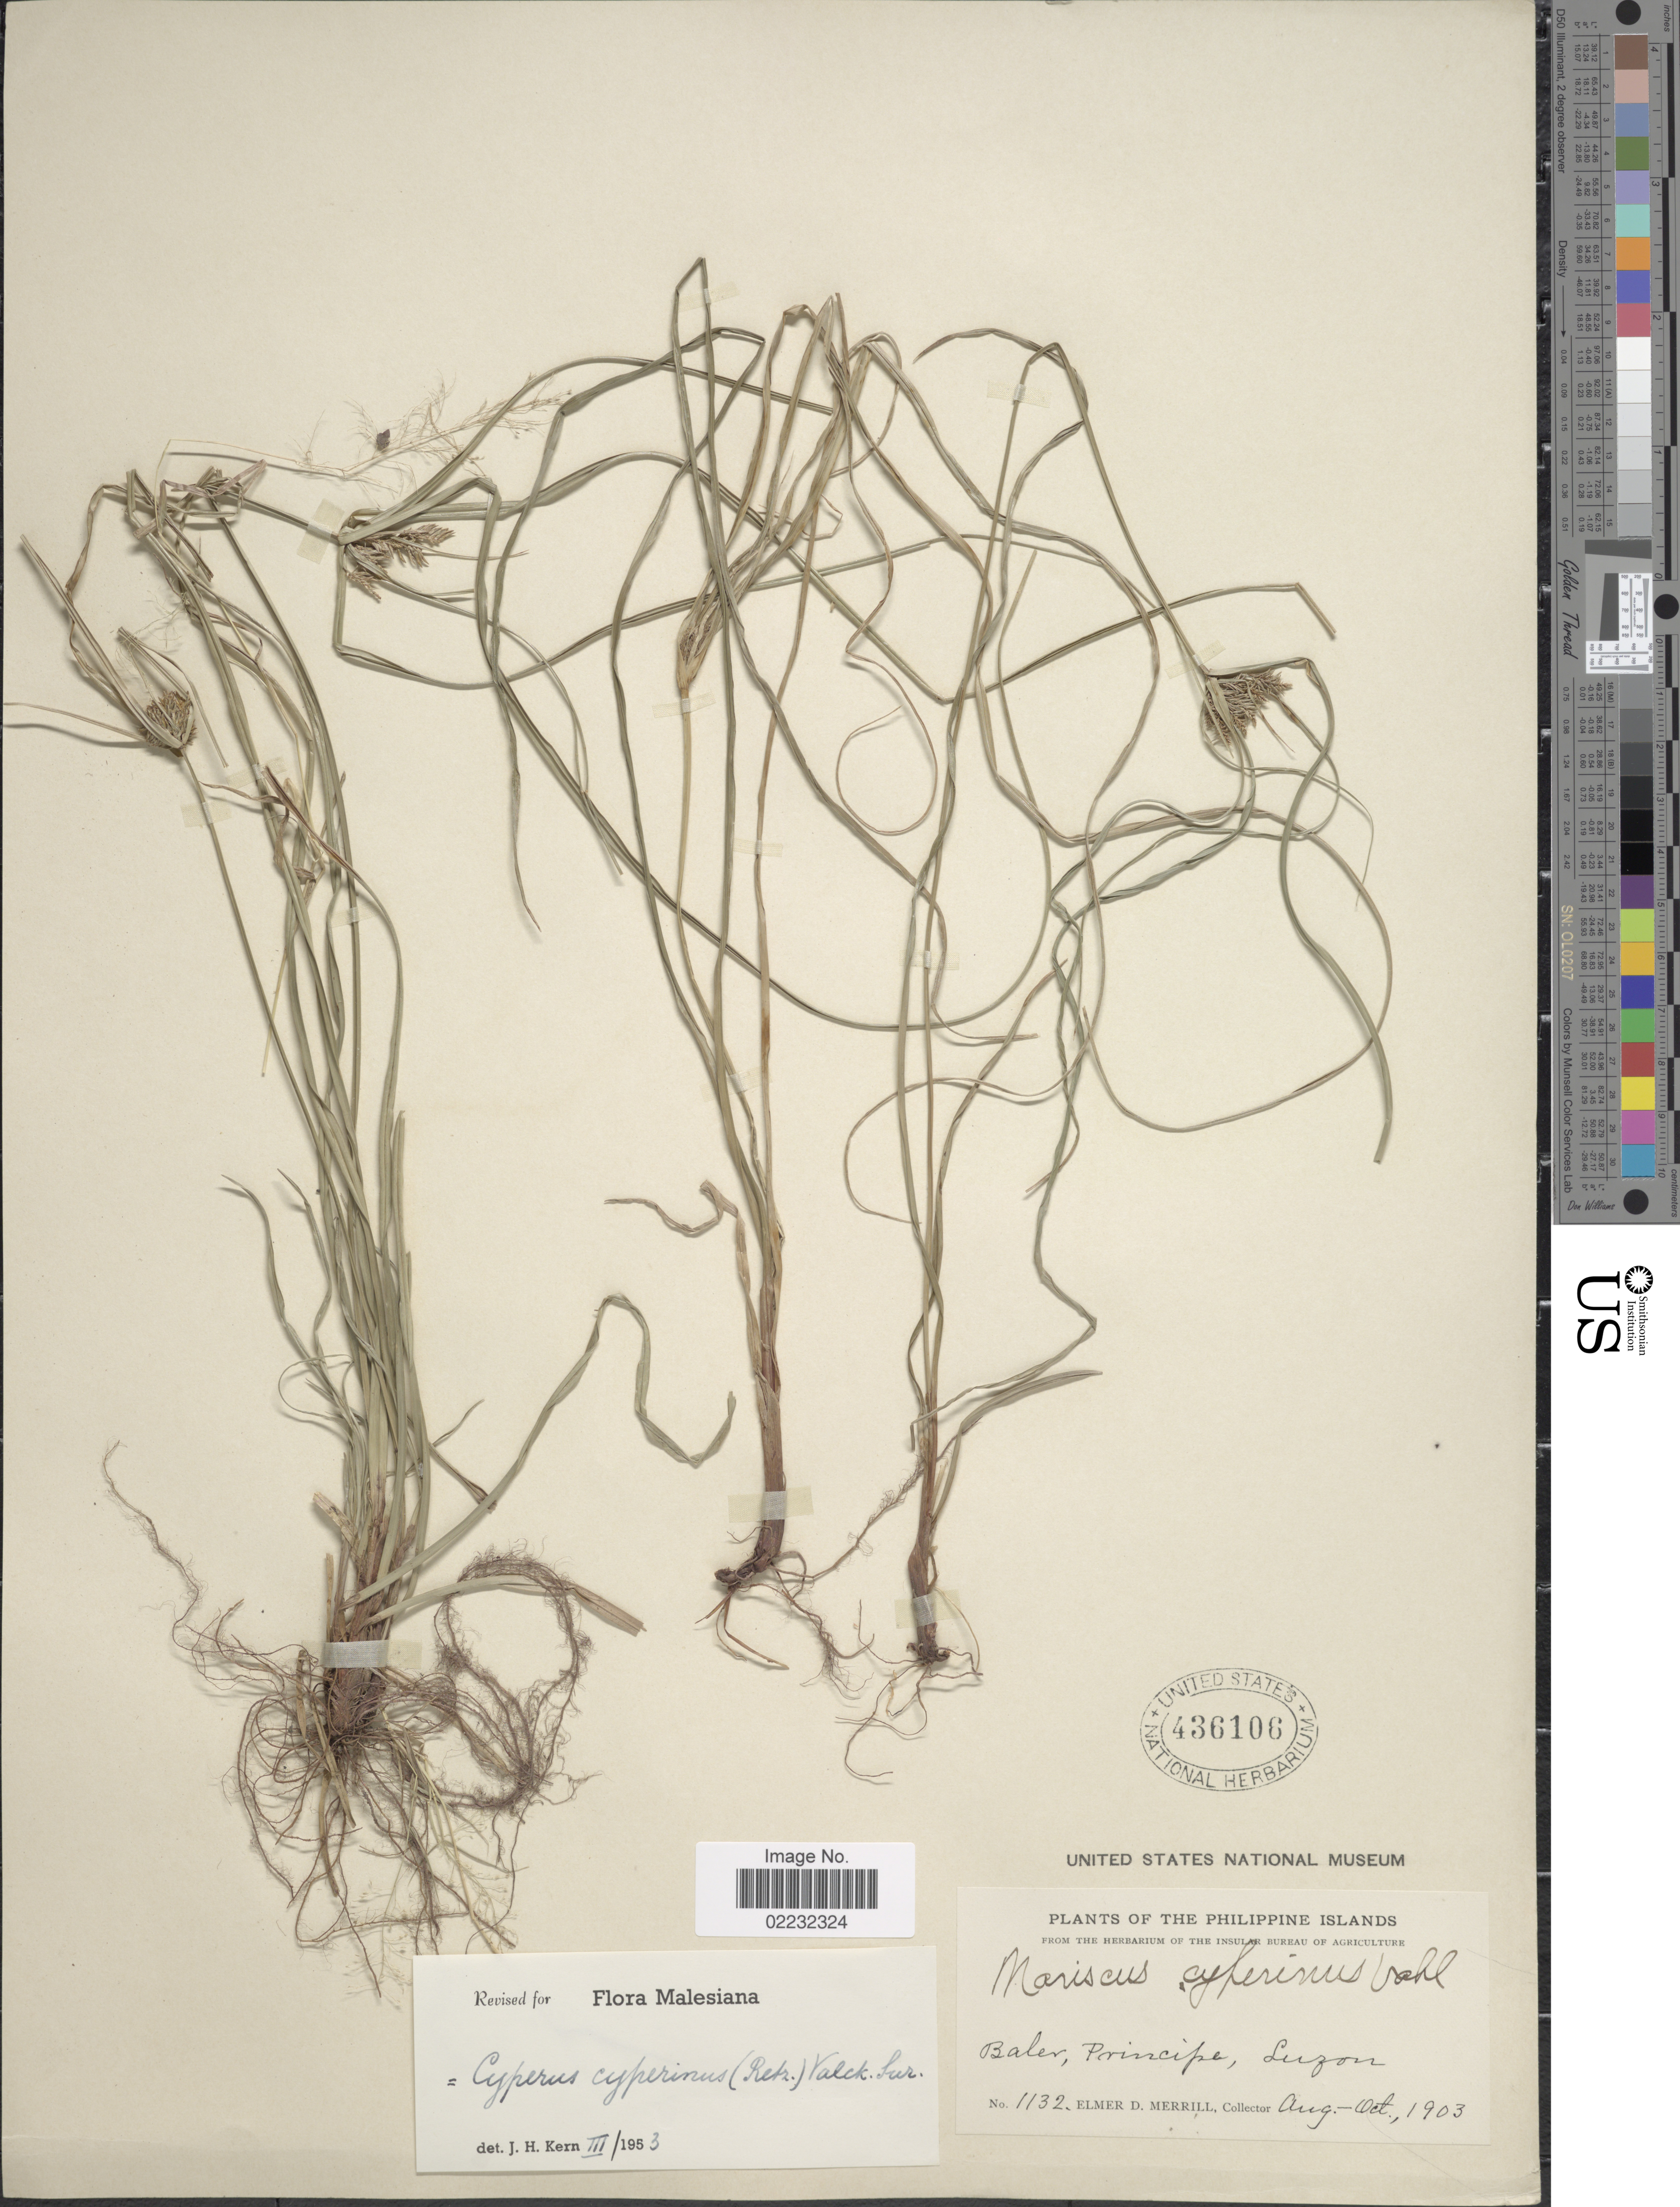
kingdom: Plantae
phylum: Tracheophyta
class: Liliopsida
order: Poales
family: Cyperaceae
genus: Cyperus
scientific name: Cyperus cyperinus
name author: (Retz.) Valck. Sur.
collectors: E. D. Merrill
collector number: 1132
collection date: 1903-08/1903-10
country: Philippines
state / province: Central Luzon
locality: Philippine Islands, Baler, Principe, Luzon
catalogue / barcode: US 436106